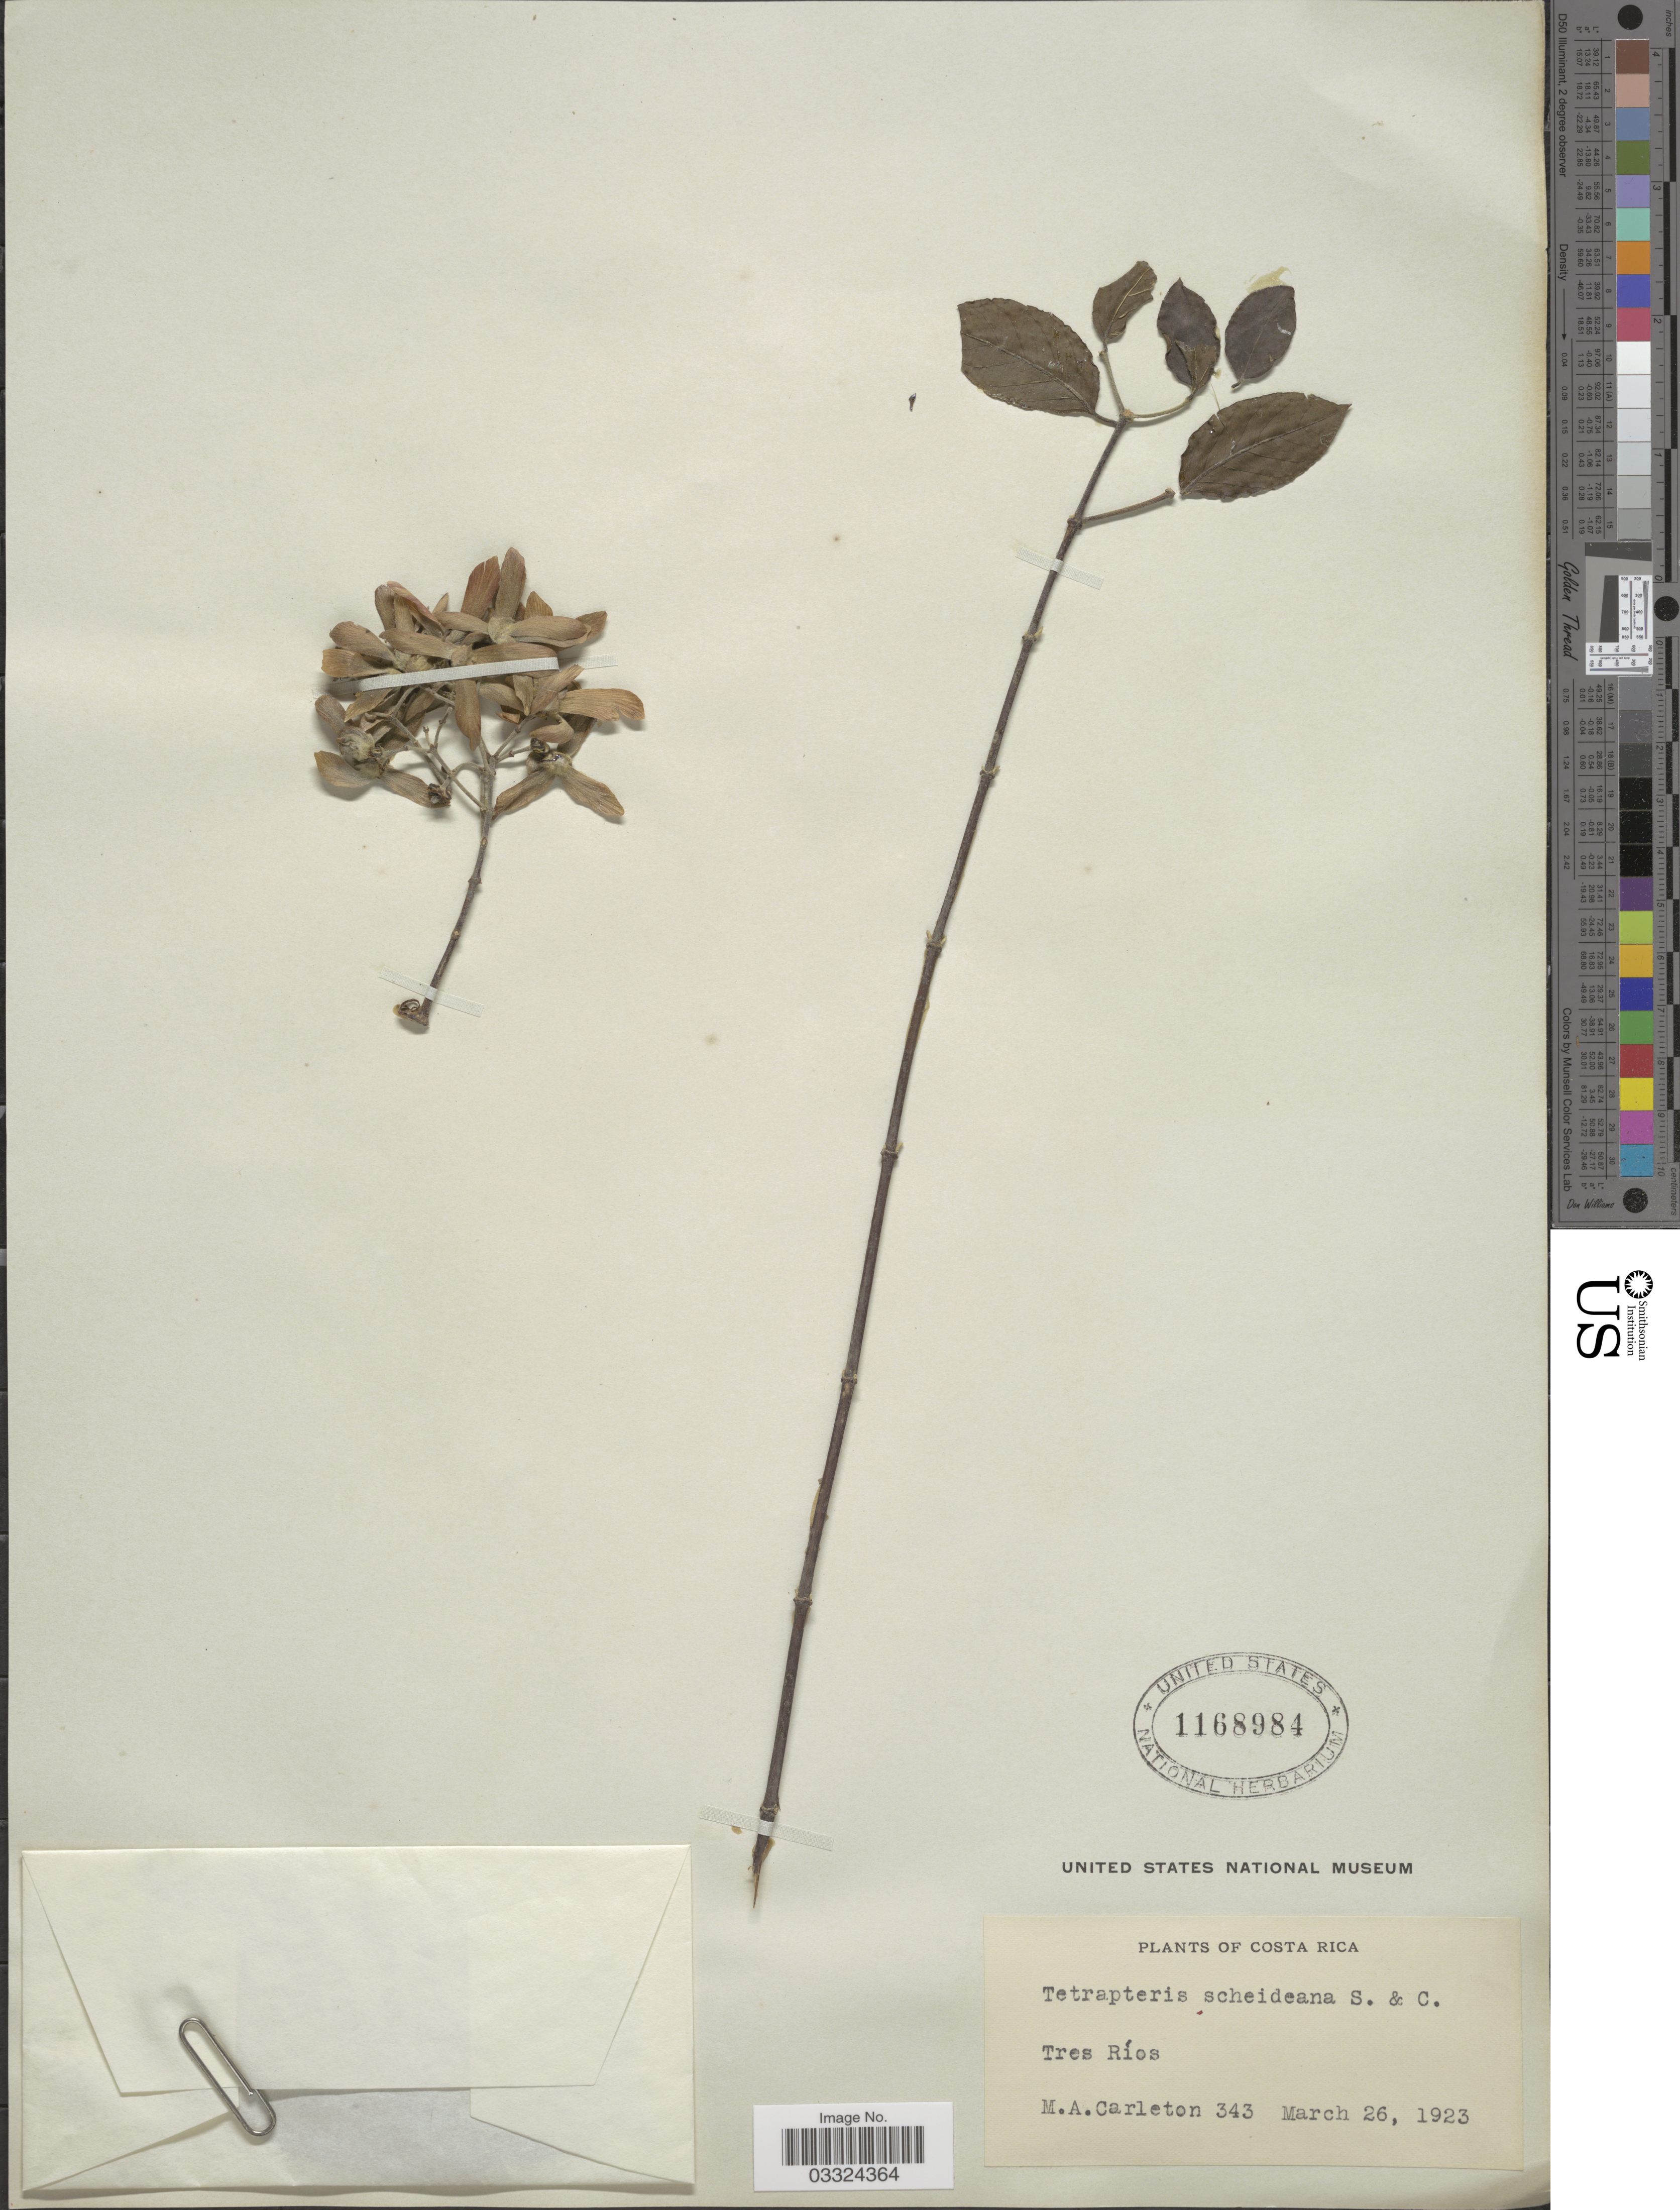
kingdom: Plantae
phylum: Tracheophyta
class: Magnoliopsida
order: Malpighiales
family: Malpighiaceae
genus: Tetrapterys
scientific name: Tetrapterys schiedeana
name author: Schltdl. & Cham.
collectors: M. A. Carleton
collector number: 343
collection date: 1923-03-26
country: Costa Rica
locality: Tres Ríos.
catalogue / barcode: US 1168984